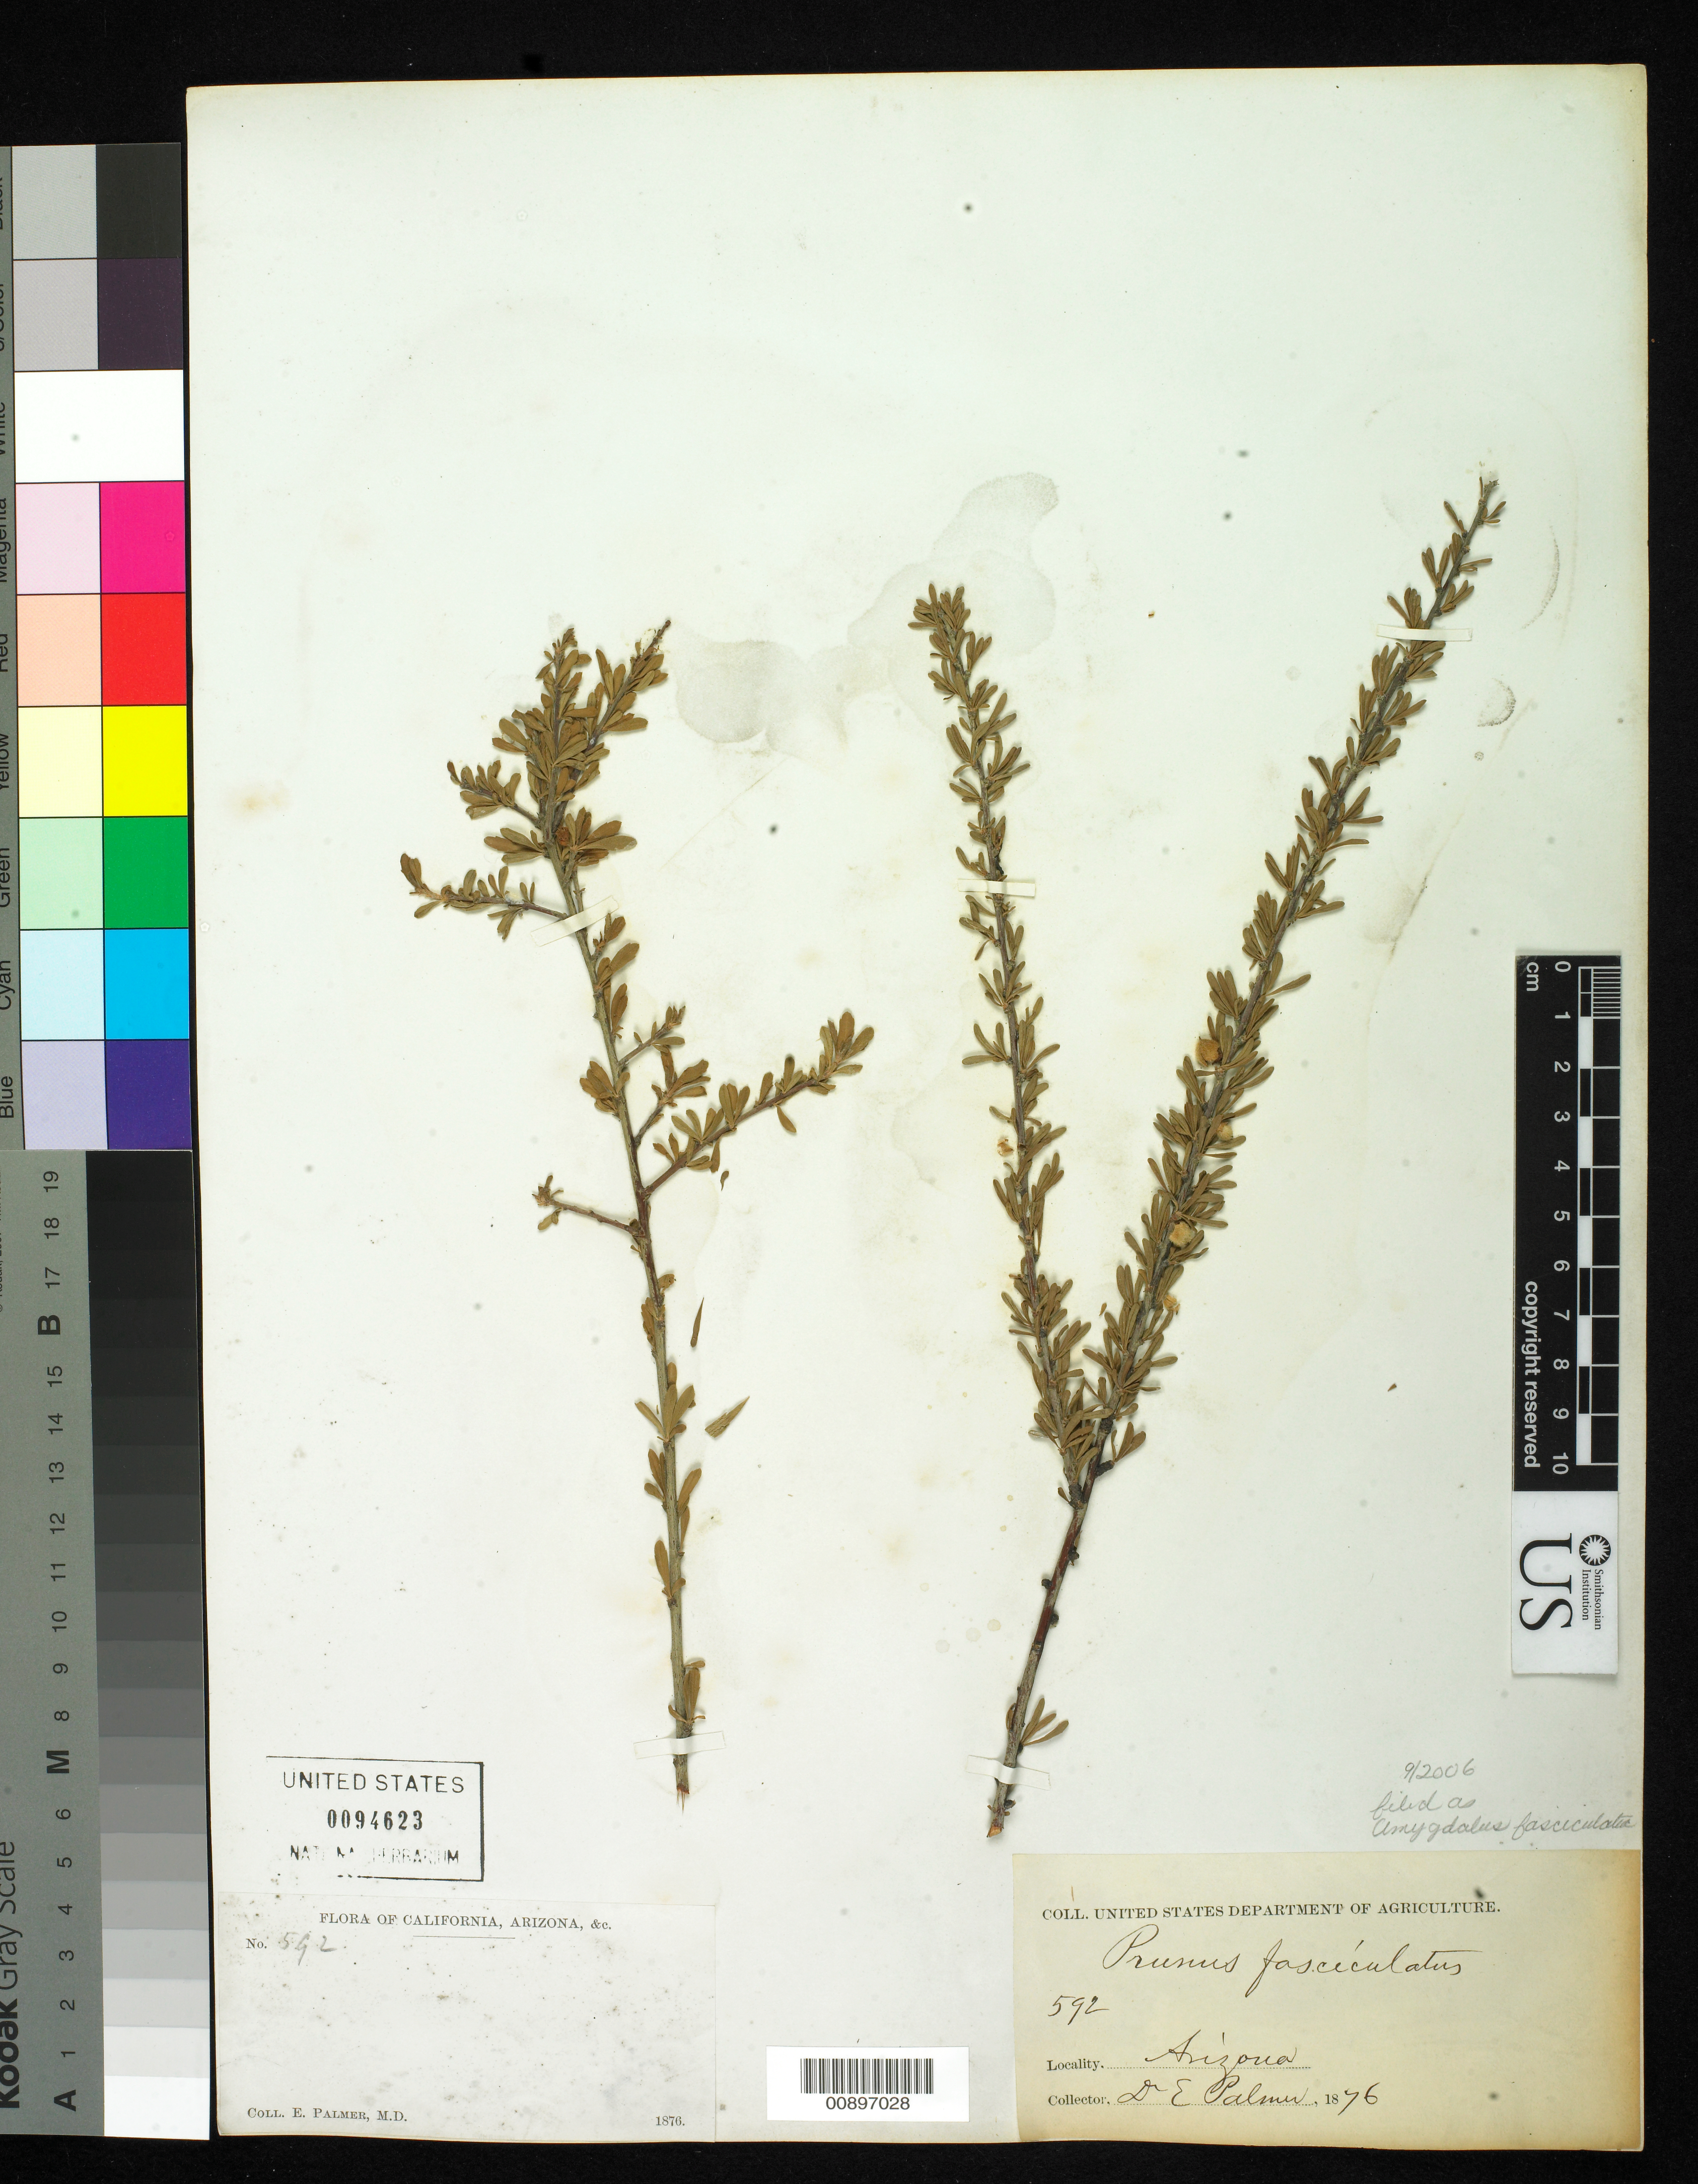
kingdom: Plantae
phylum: Tracheophyta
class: Magnoliopsida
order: Rosales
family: Rosaceae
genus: Prunus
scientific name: Prunus fasciculata var. fasciculata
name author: (Torr.) A. Gray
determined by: Strong, Mark T., (BOT), Smithsonian Institution - National Museum of Natural History (UNITED STATES)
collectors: E. Palmer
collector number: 592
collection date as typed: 1876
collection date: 1876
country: United States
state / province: Arizona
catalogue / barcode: US 94623